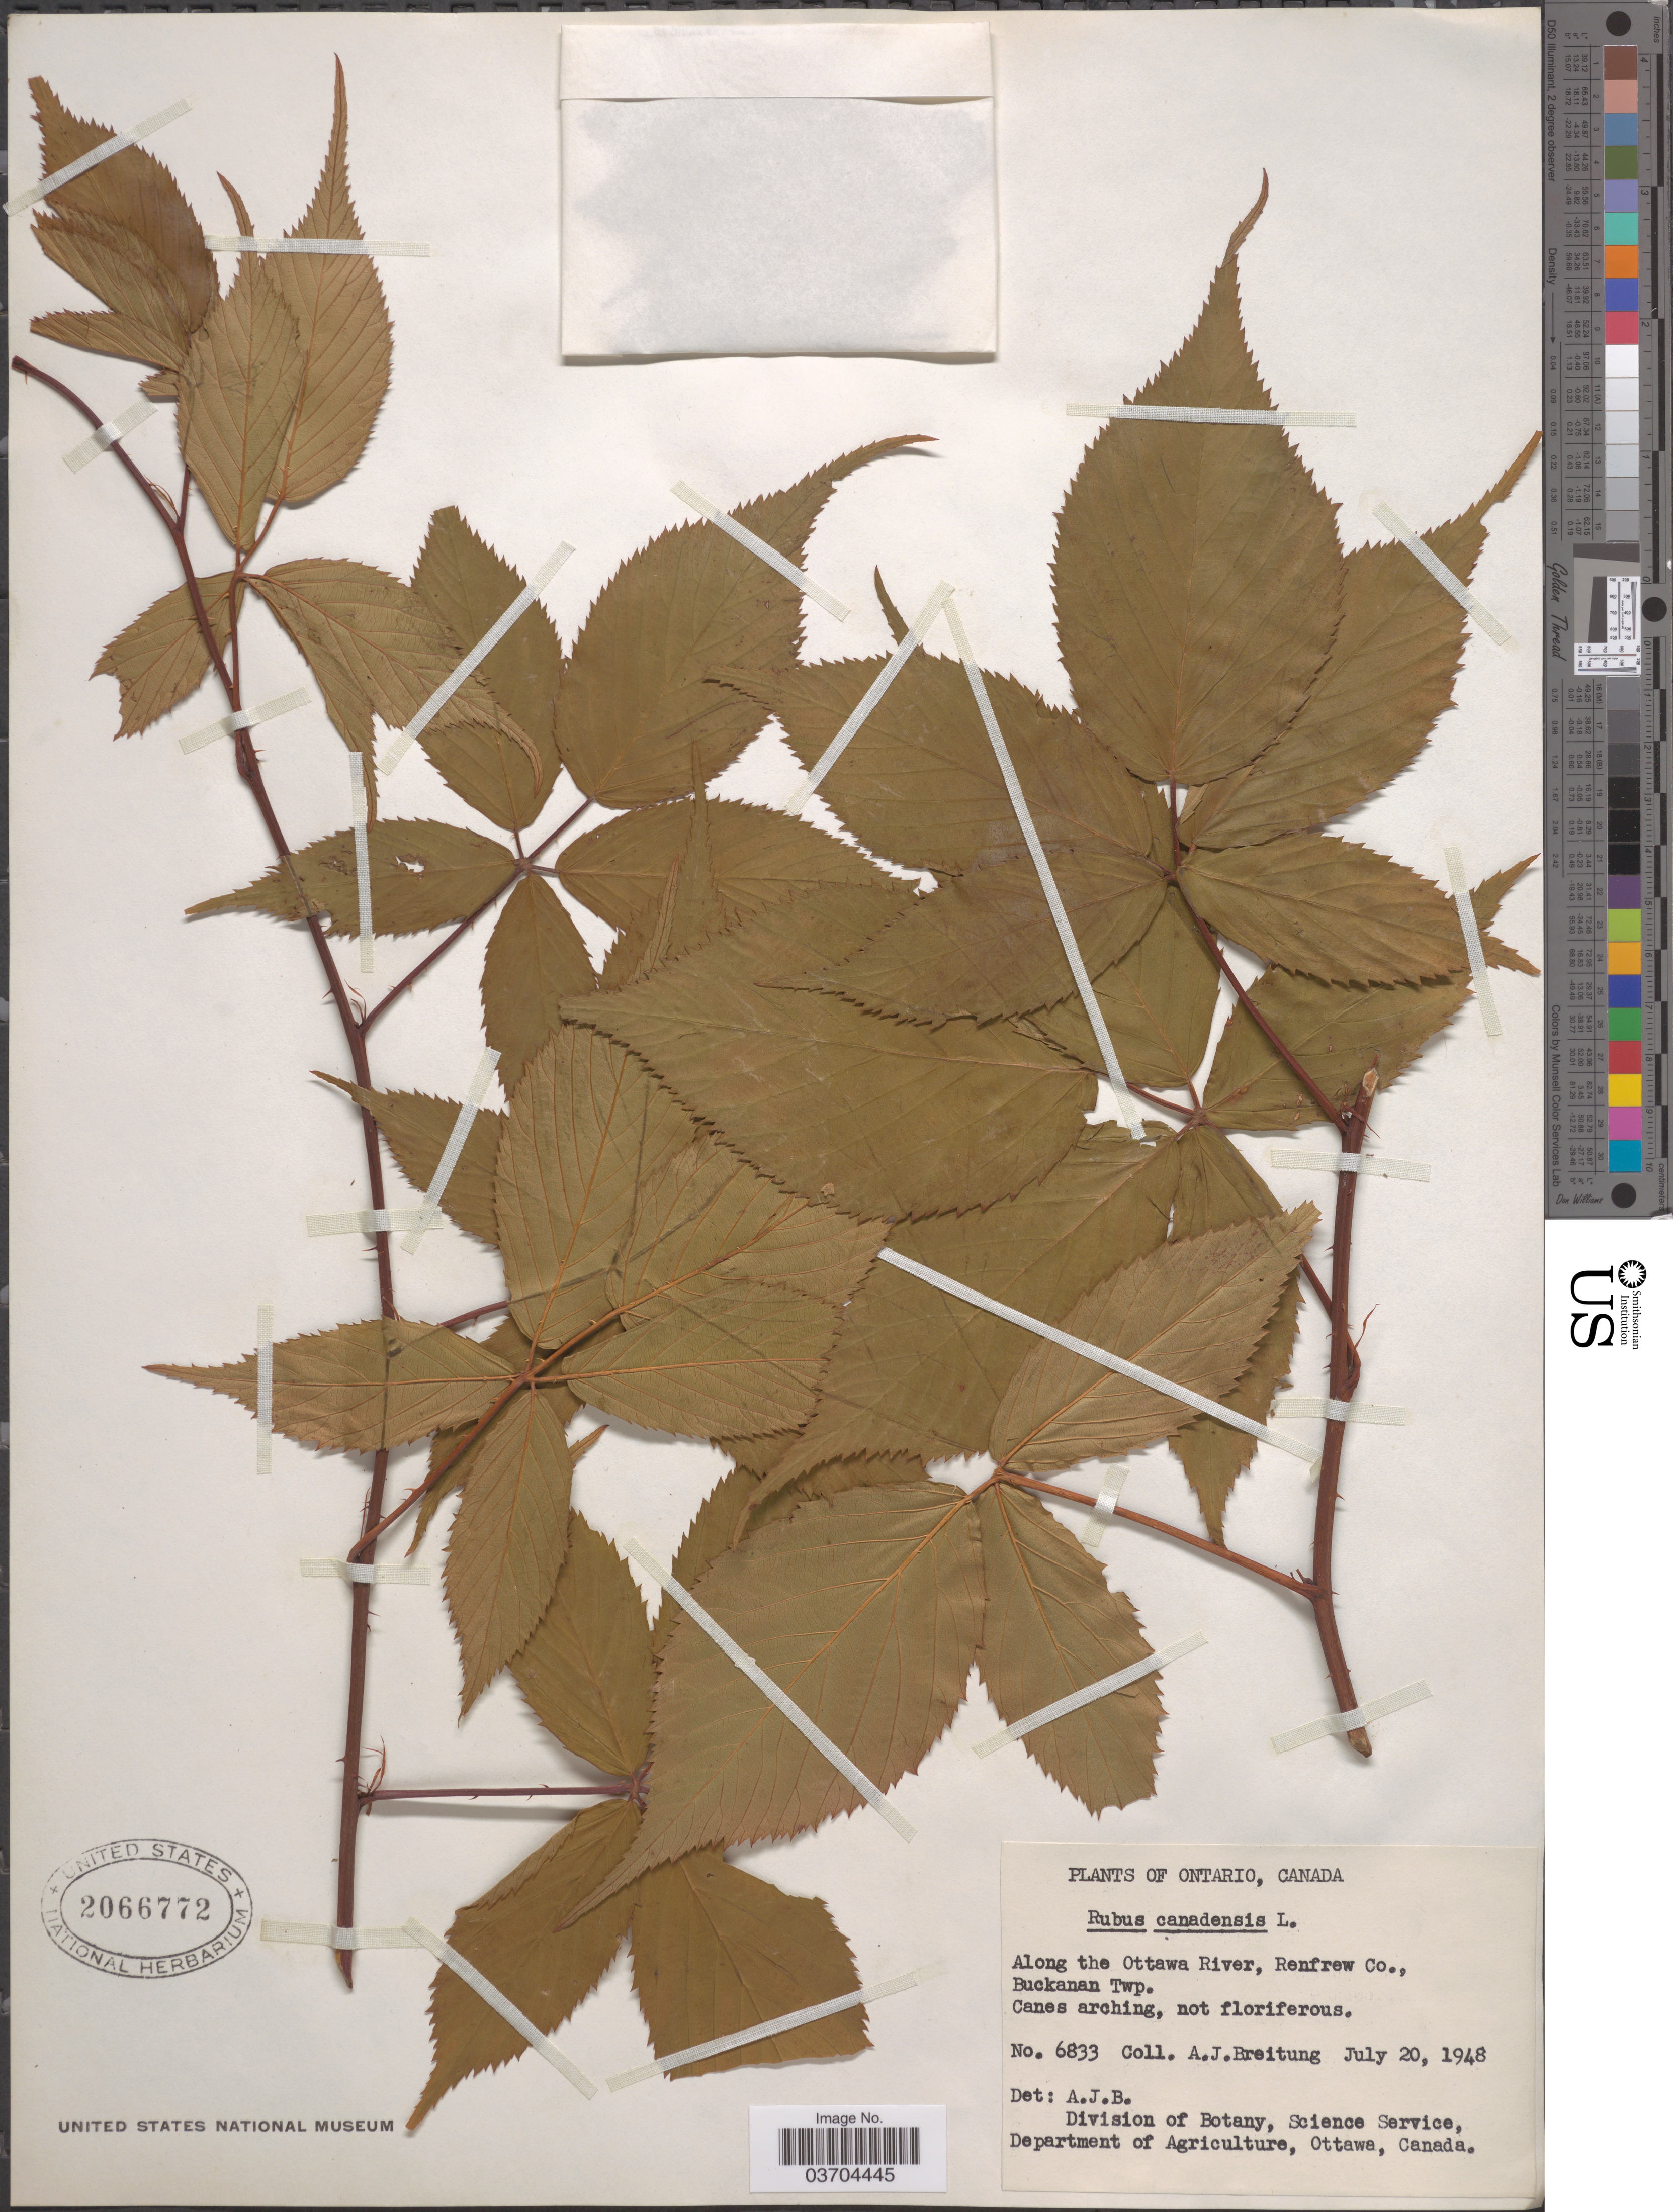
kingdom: Plantae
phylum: Tracheophyta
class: Magnoliopsida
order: Rosales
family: Rosaceae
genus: Rubus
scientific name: Rubus canadensis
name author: L.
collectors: A. Breitung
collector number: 6833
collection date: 1948-07-20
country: Canada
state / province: Ontario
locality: Along the Ottawa River, Renfrew Co., Buckanan Twp.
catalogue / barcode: US 2066772